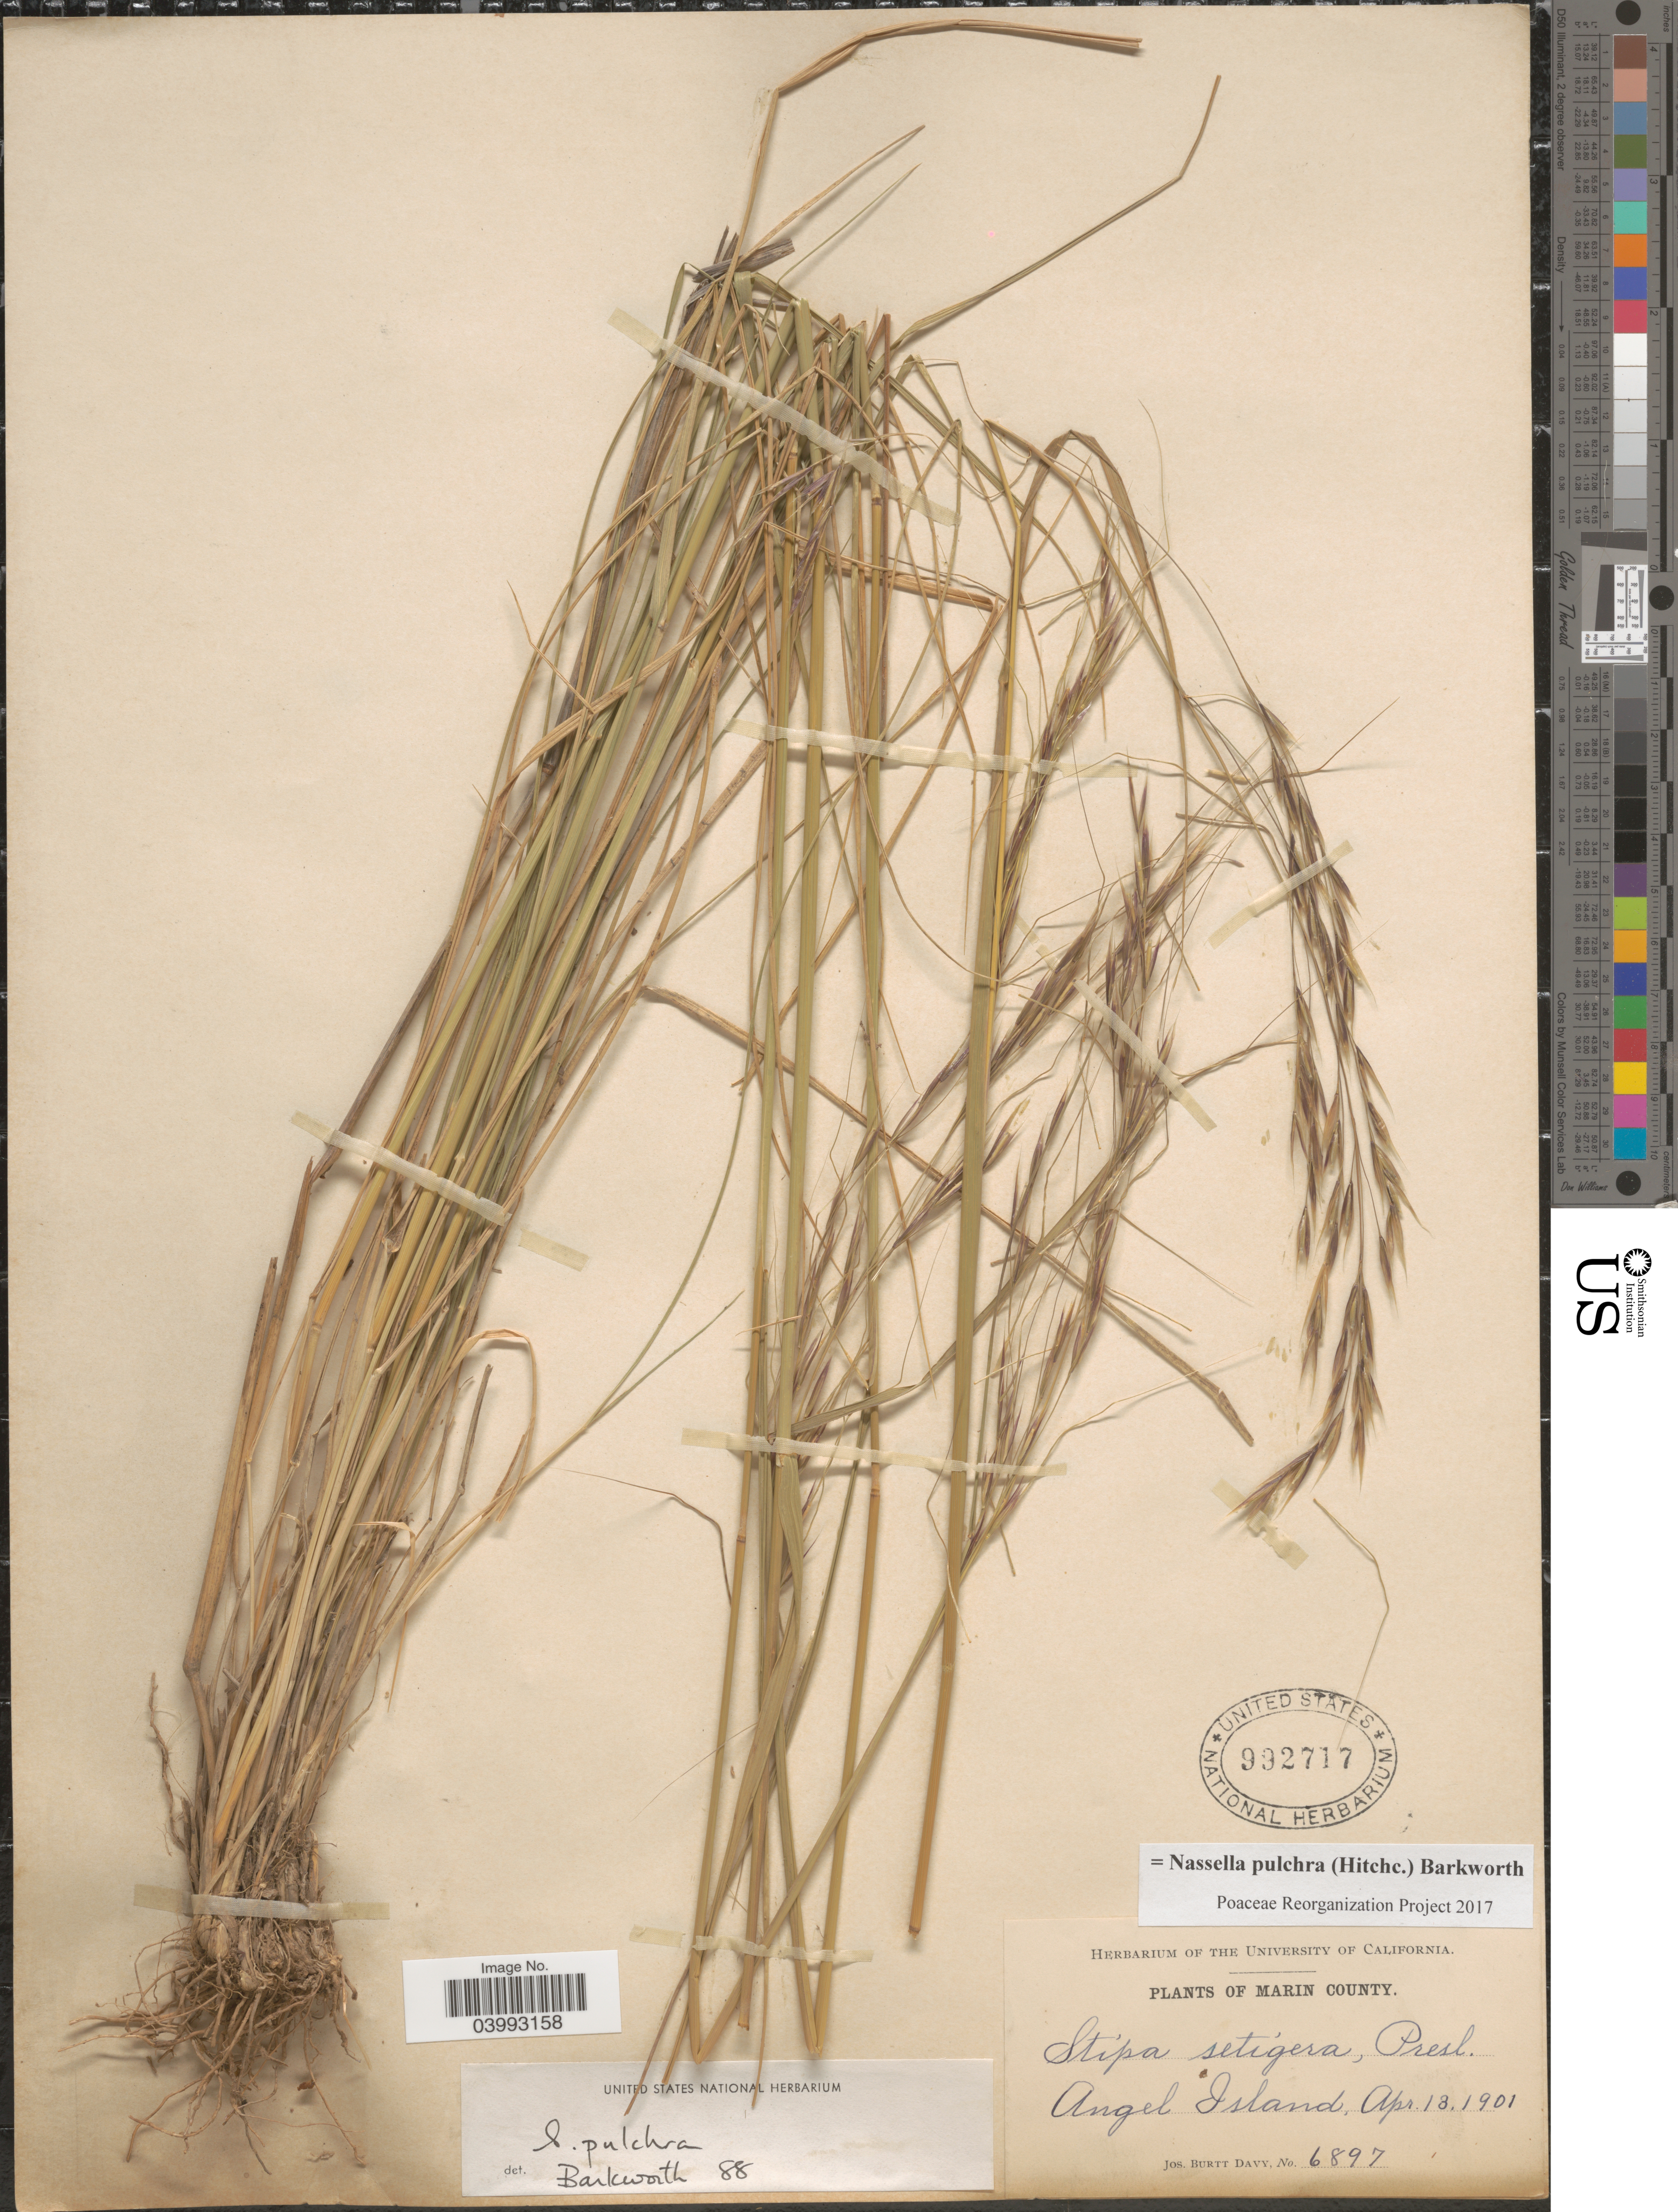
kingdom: Plantae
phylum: Tracheophyta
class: Liliopsida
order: Poales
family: Poaceae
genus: Nassella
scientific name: Nassella pulchra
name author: (Hitchc.) Barkworth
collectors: J. Burtt Davy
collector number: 6897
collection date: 1901-04-13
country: United States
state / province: California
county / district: Marin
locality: Marin County. Angel Island.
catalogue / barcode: US 992717